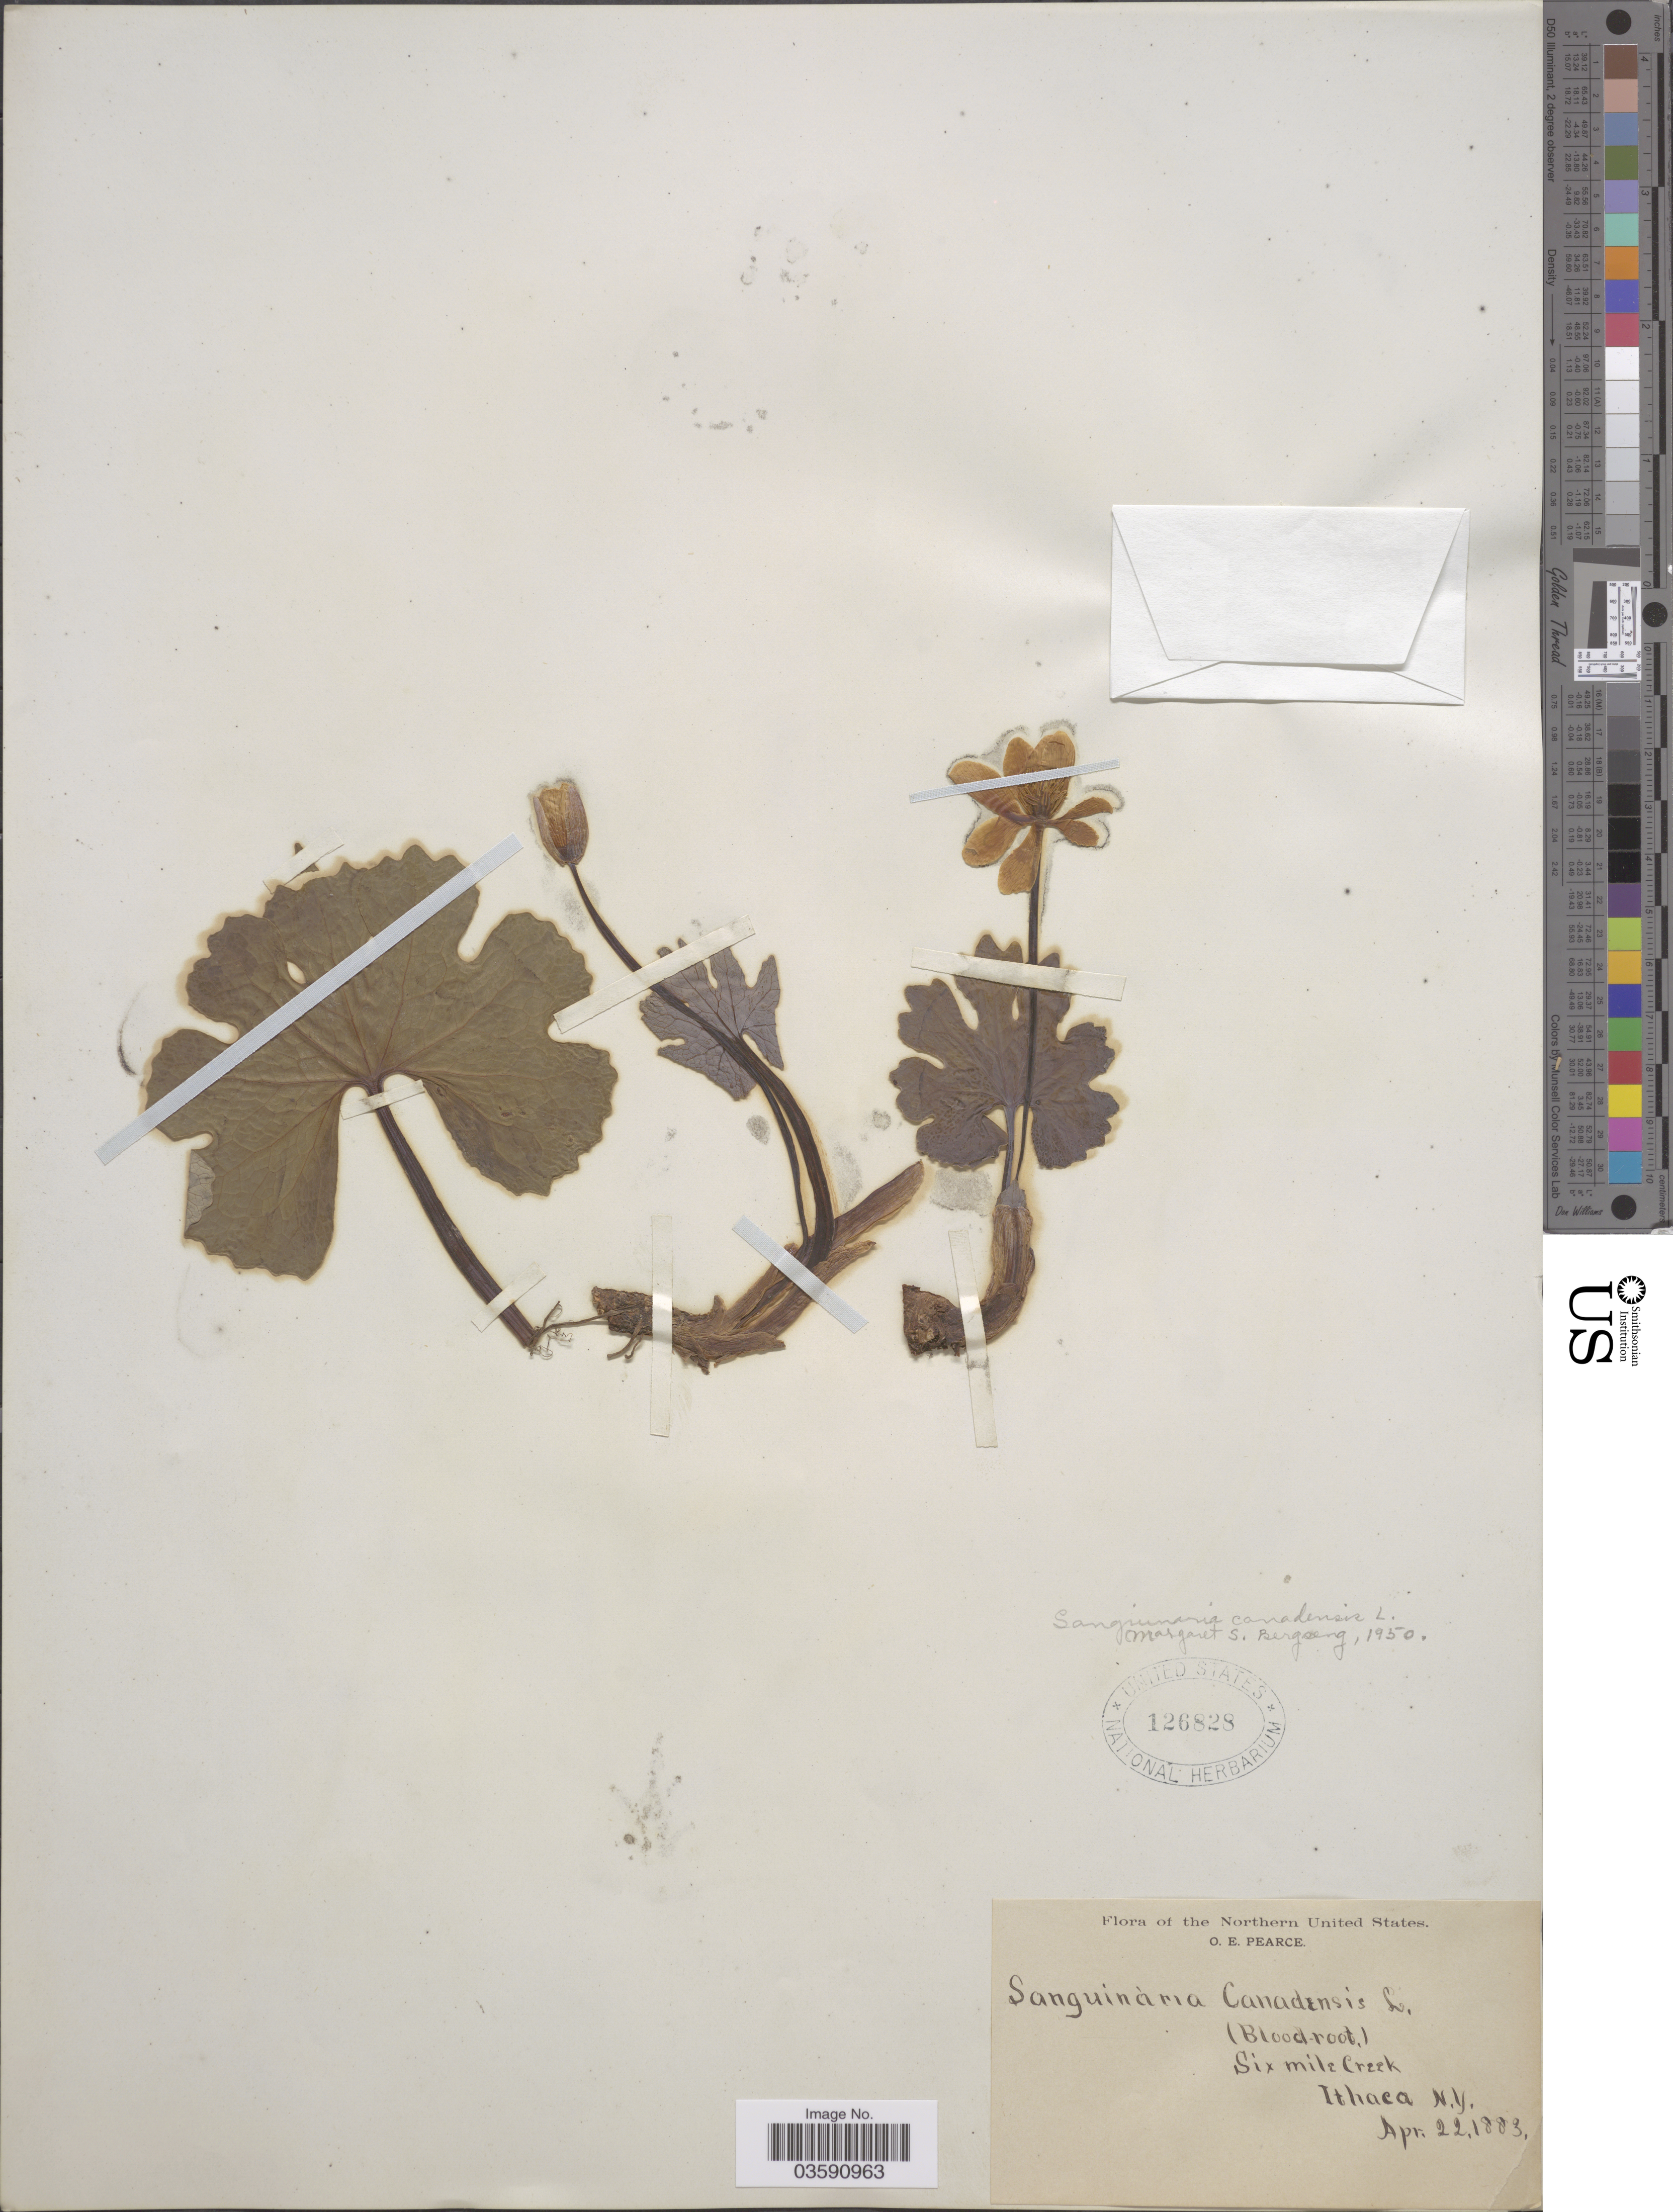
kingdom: Plantae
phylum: Tracheophyta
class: Magnoliopsida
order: Ranunculales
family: Papaveraceae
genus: Sanguinaria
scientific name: Sanguinaria canadensis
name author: L.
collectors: O. E. Pearce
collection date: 1883-04-22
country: United States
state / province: New York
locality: Six mile Creek. Ithaca. Northern United States.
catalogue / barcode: US 126828